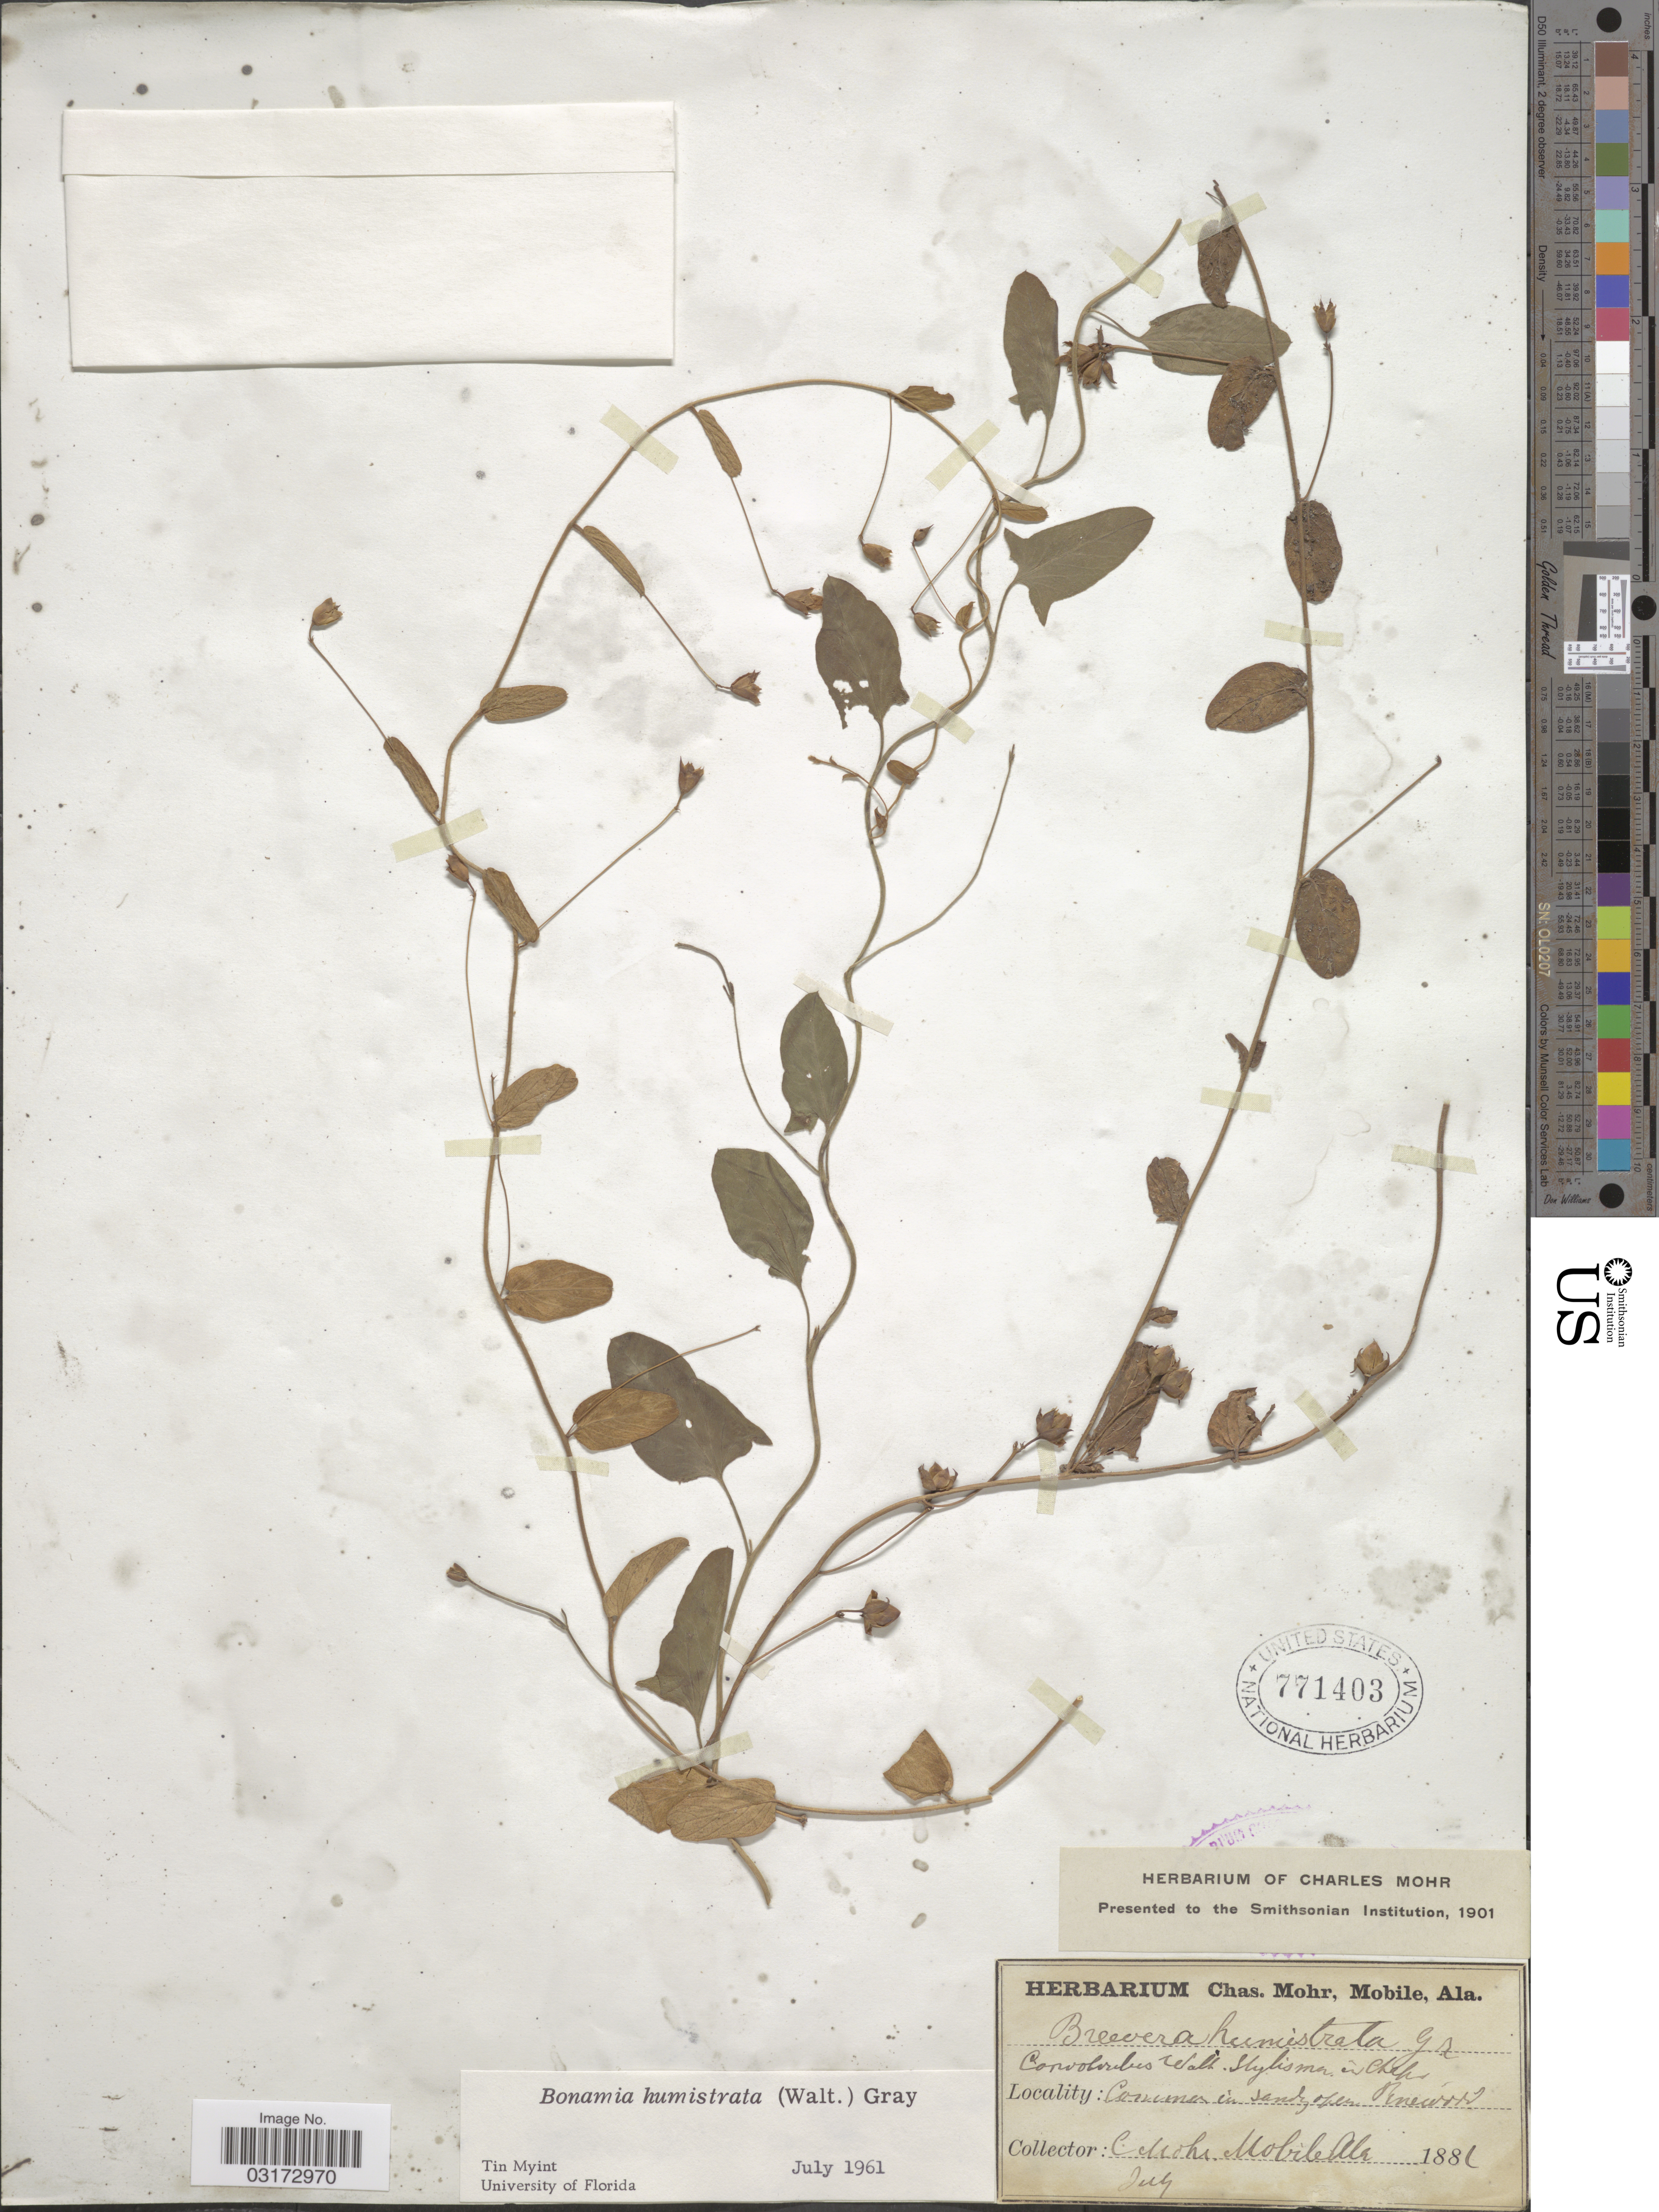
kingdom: Plantae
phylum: Tracheophyta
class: Magnoliopsida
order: Solanales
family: Convolvulaceae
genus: Stylisma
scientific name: Stylisma humistrata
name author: (Walter) Chapm.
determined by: Strong, Mark T., (BOT), Smithsonian Institution - National Museum of Natural History (UNITED STATES)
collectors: C. Mohr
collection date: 1881-07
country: United States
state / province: Alabama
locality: Mobile.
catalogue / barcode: US 771403